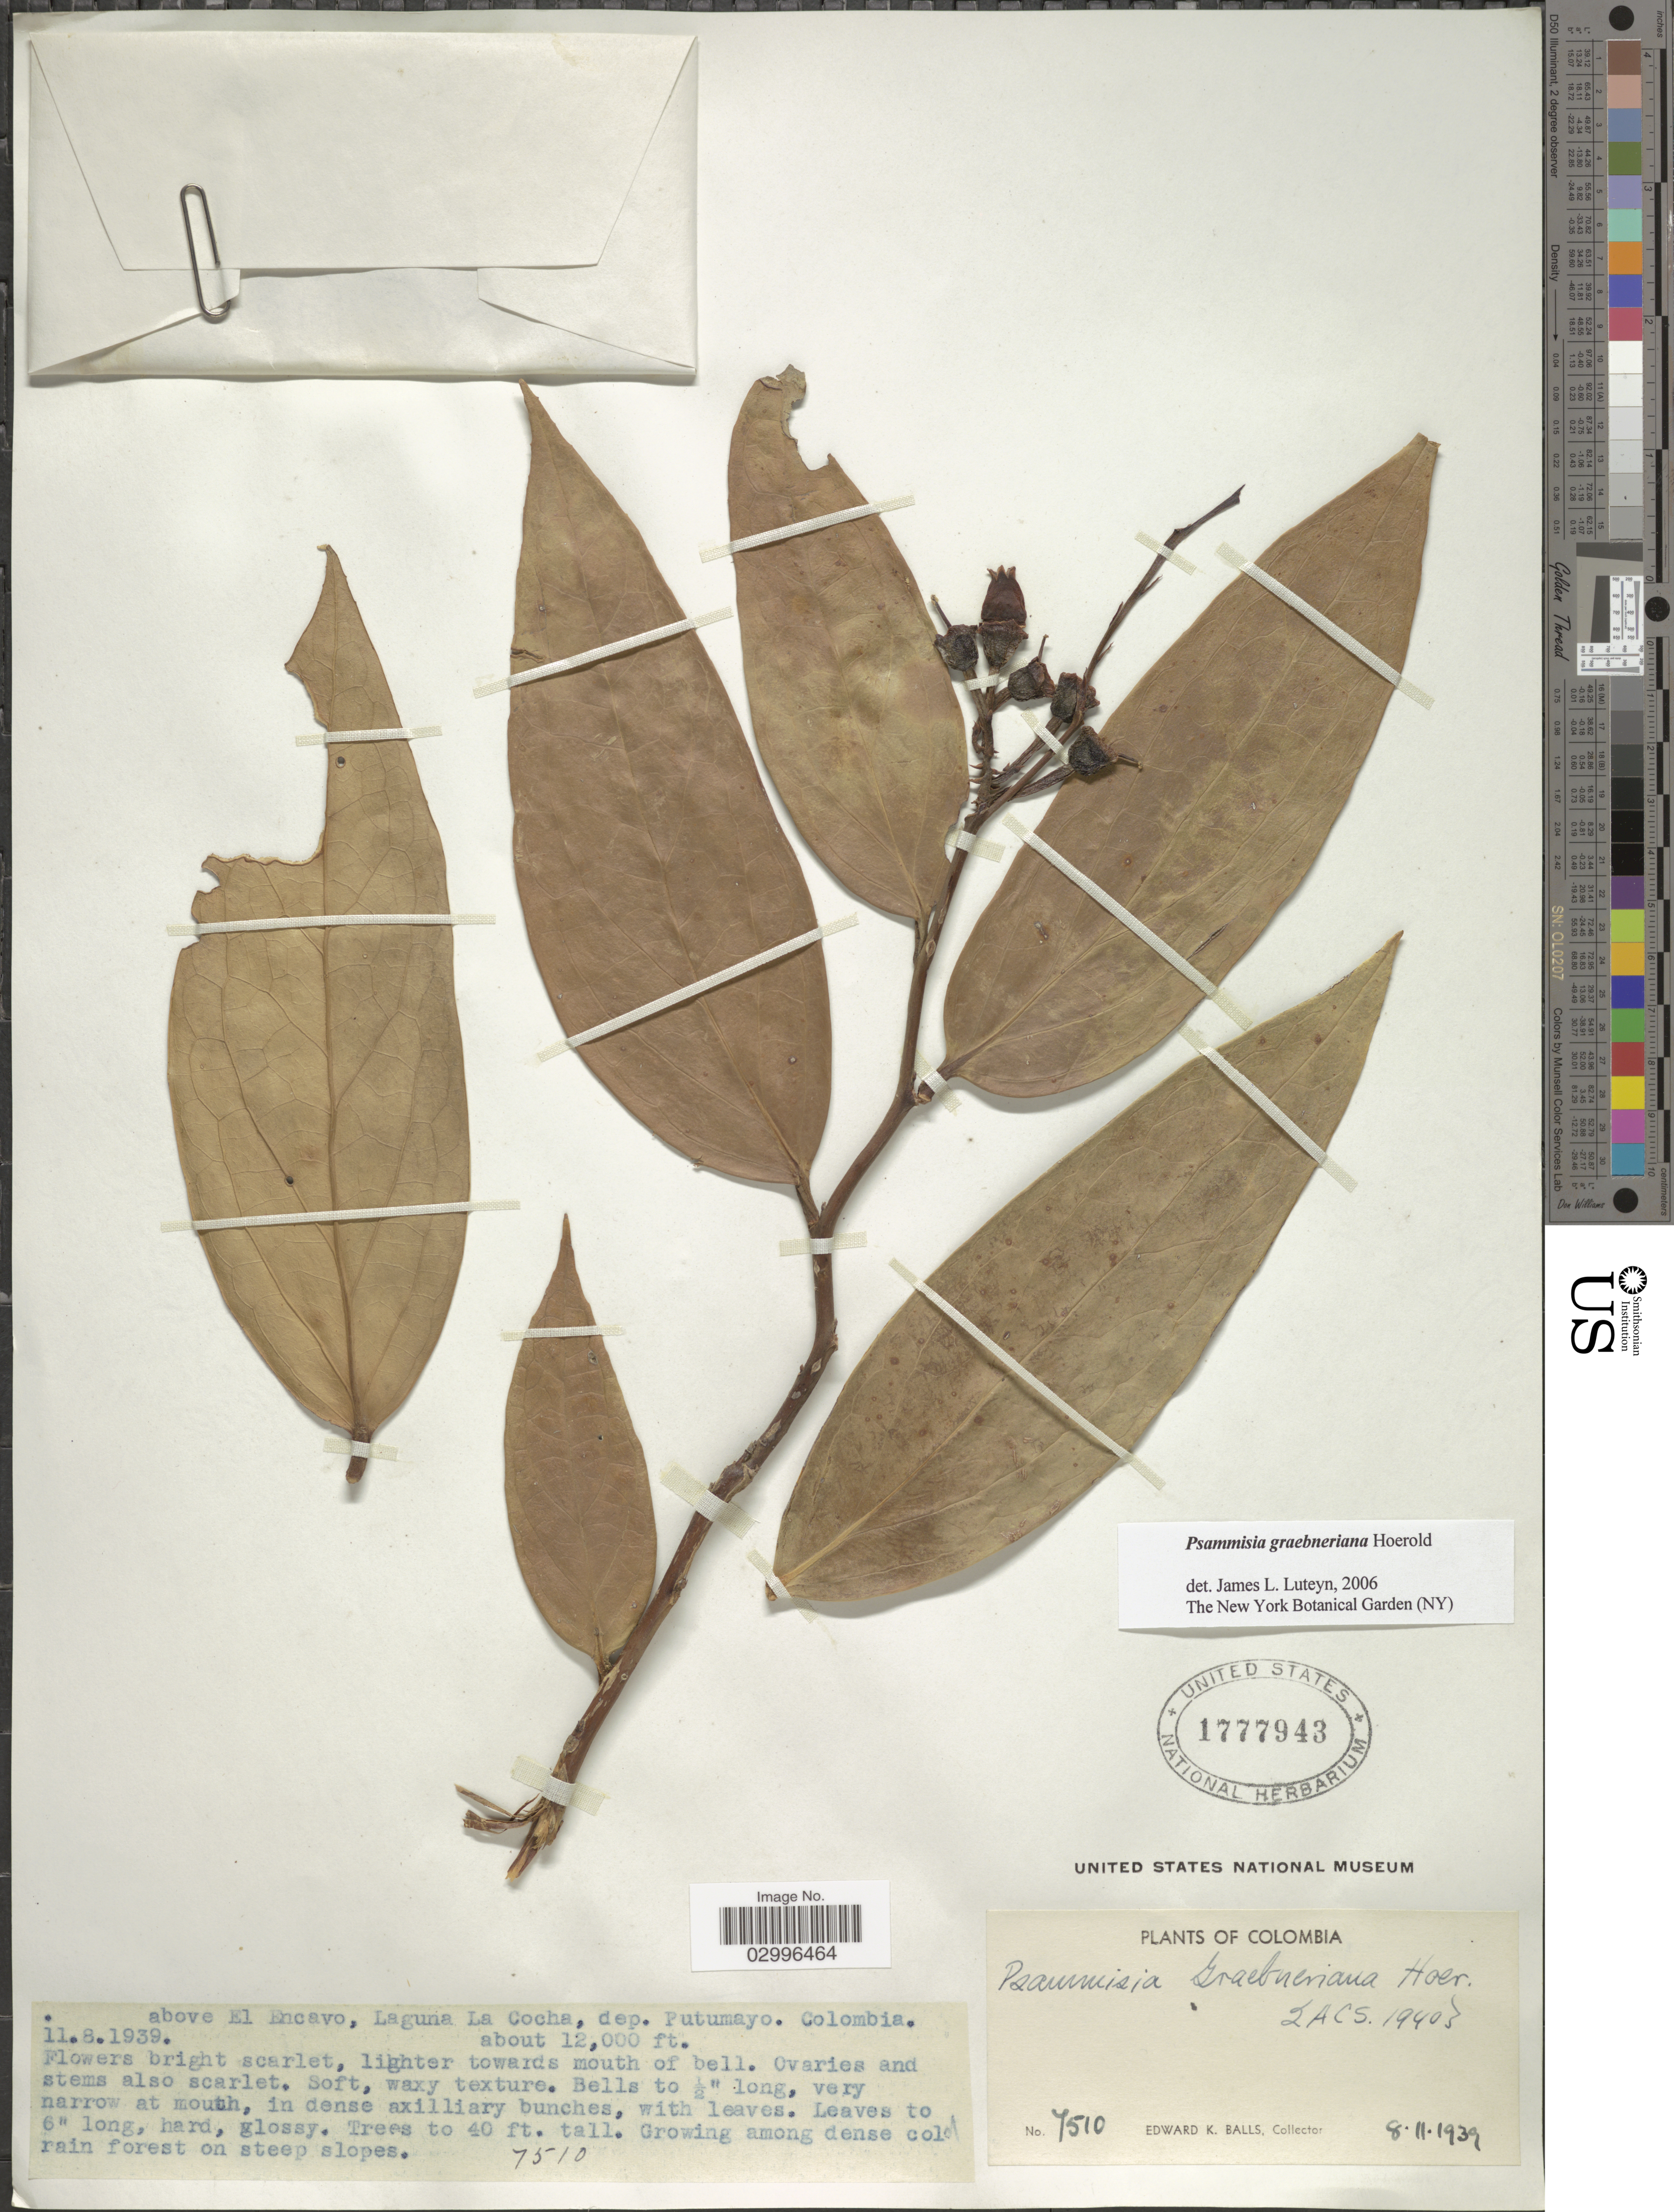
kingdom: Plantae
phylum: Tracheophyta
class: Magnoliopsida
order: Ericales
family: Ericaceae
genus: Psammisia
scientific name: Psammisia graebneriana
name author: Hoerold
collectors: E. K. Balls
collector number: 7510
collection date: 1939-08-11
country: Colombia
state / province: Putumayo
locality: Above El Encavo, Laguna La Cocha, dep. Putumayo.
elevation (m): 3658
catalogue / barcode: US 1777943